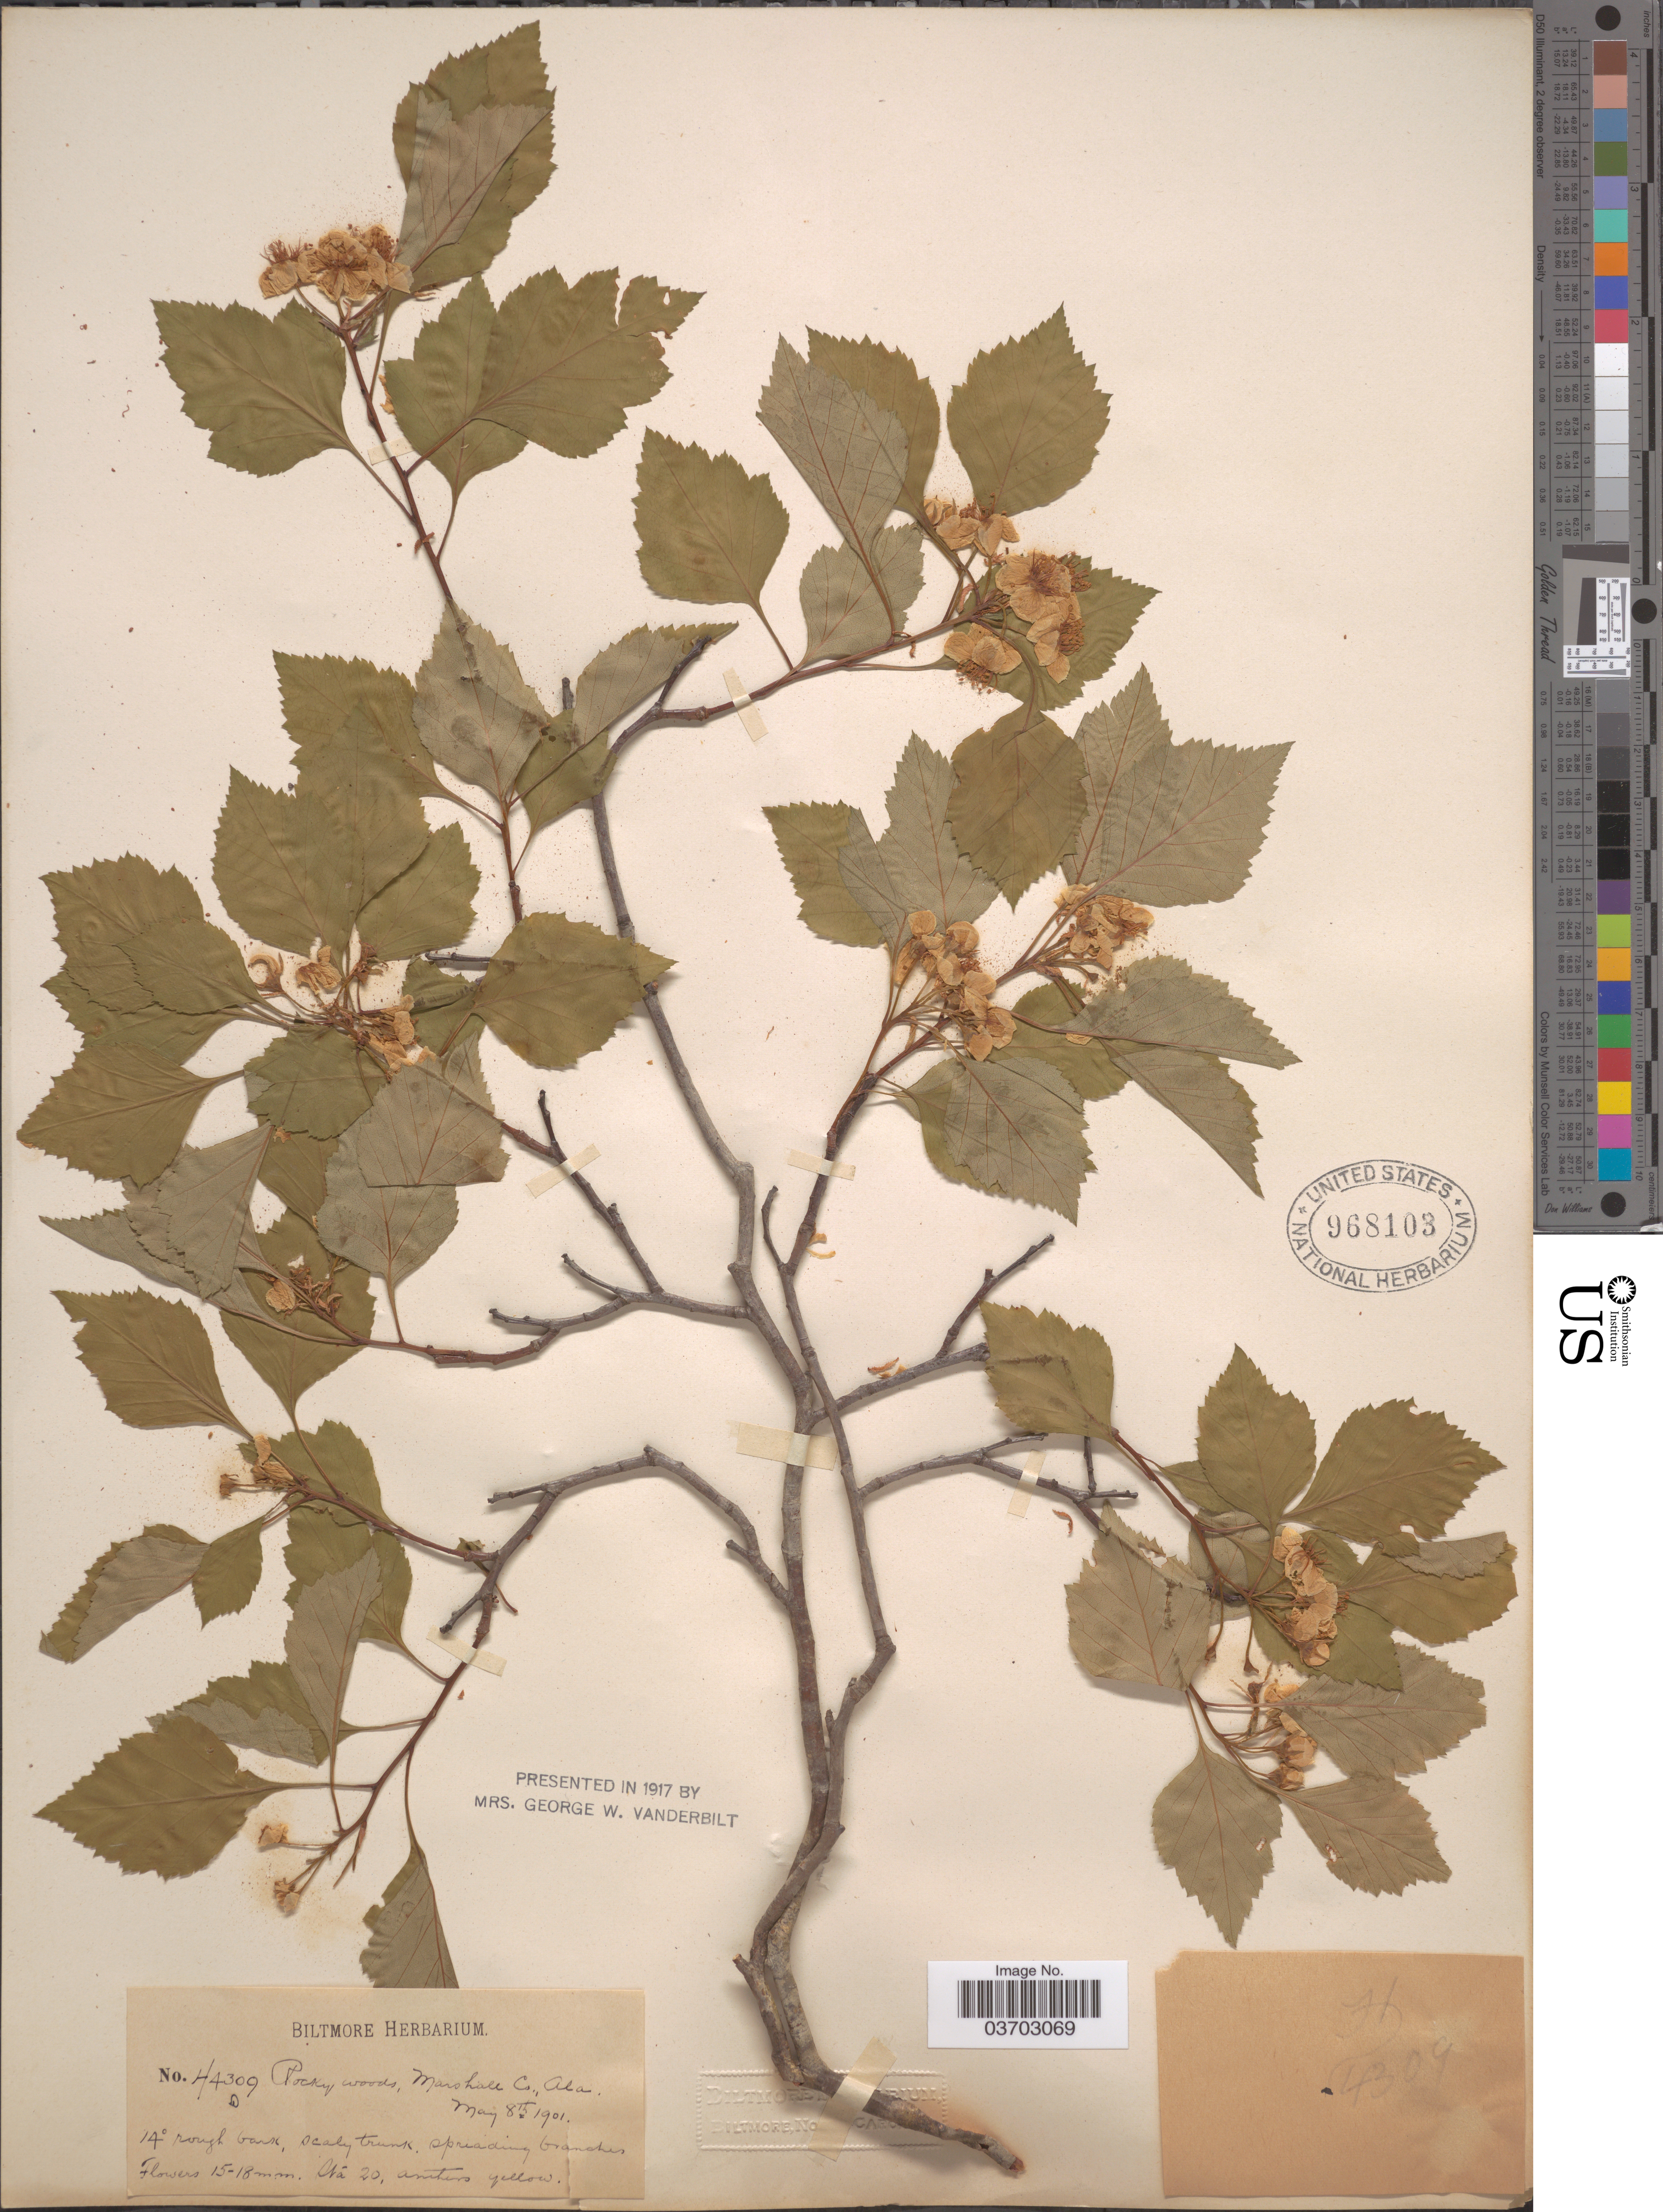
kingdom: Plantae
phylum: Tracheophyta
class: Magnoliopsida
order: Rosales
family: Rosaceae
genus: Crataegus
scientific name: Crataegus sp.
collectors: ex herb. Biltmore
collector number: H4309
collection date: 1901-05-08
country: United States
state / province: Alabama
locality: Marshall Co.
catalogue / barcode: US 968103